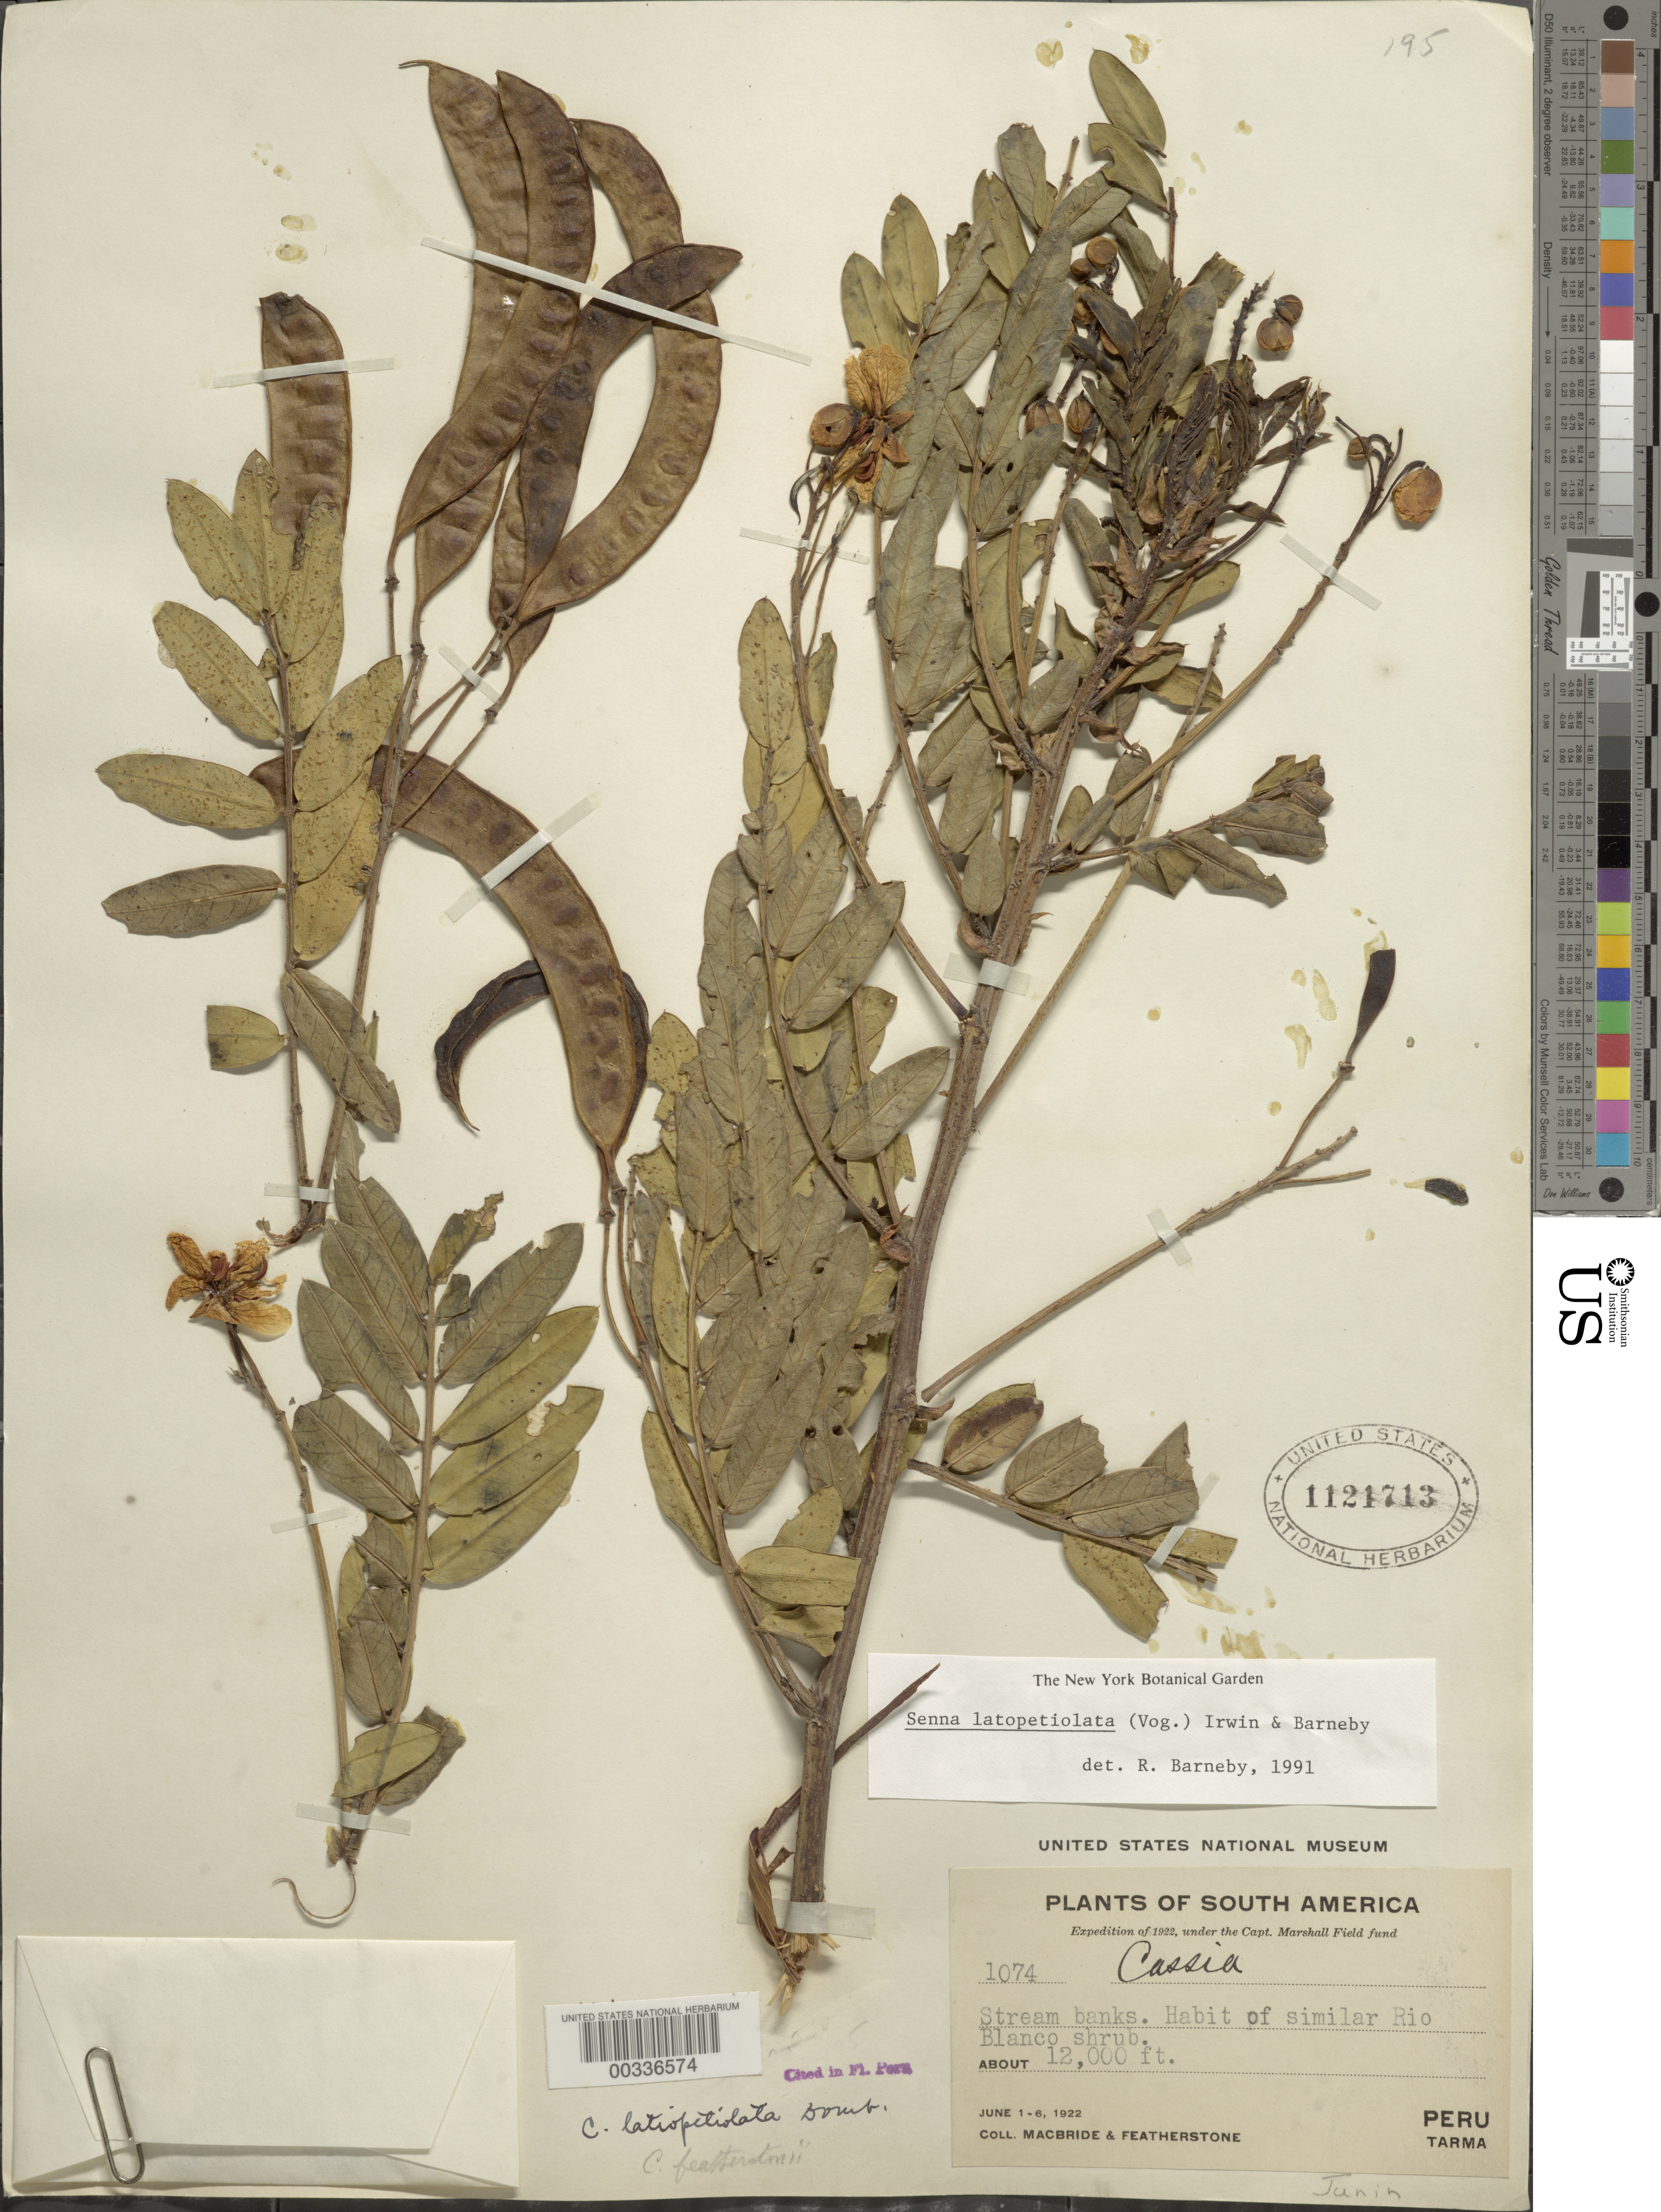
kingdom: Plantae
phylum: Tracheophyta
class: Magnoliopsida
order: Fabales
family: Fabaceae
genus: Senna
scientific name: Senna latopetiolata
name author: (Vogel) H.S. Irwin & Barneby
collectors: J. F. Macbride & W. Featherstone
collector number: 1074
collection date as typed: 01 Jun 1922 to 06 Jun 1922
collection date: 1922-06-01/1922-06-06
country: Peru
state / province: Junín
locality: Tarma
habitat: Stream banks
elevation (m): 3658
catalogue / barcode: US 1121713